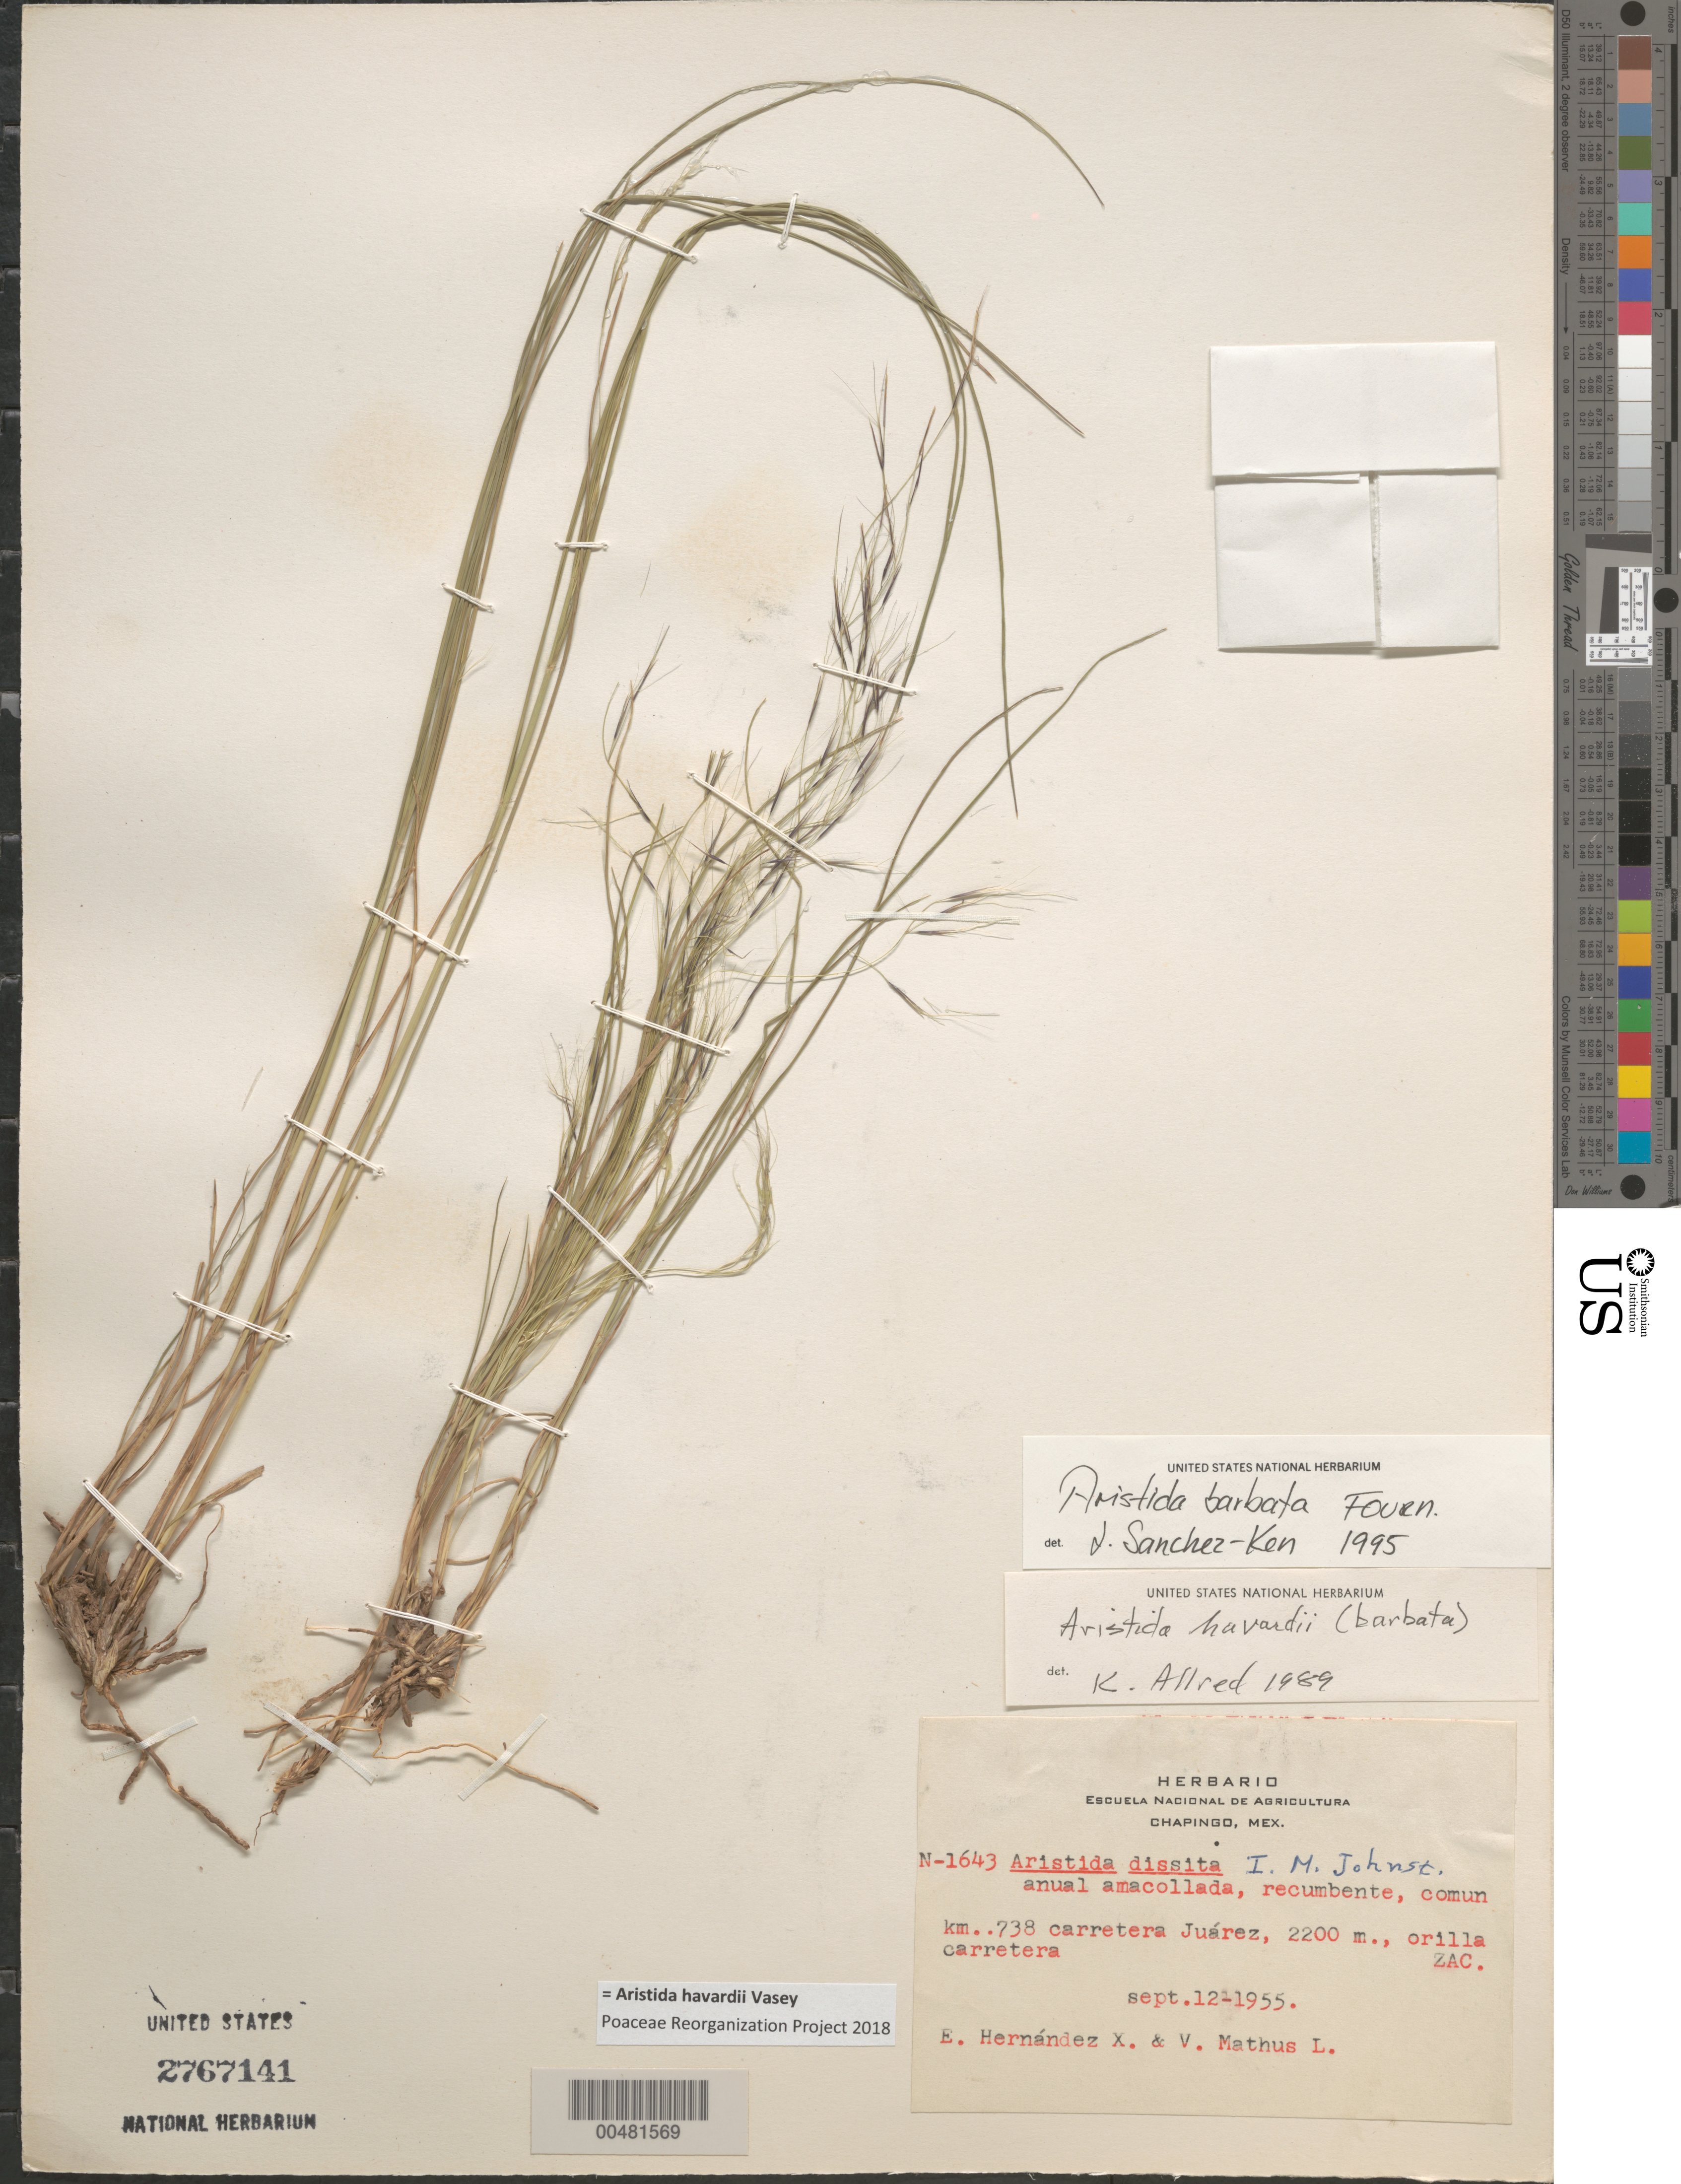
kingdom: Plantae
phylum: Tracheophyta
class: Liliopsida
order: Poales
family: Poaceae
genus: Aristida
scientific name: Aristida havardii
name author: Vasey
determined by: Poaceae Reorganization Project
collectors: E. I. Hernández-X. & V. Mathus L.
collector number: N-1643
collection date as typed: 12 Sep 1955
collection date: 1955-09-12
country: Mexico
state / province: Zacatecas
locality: Km 738 carretera Juárez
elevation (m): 2200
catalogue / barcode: US 2767141